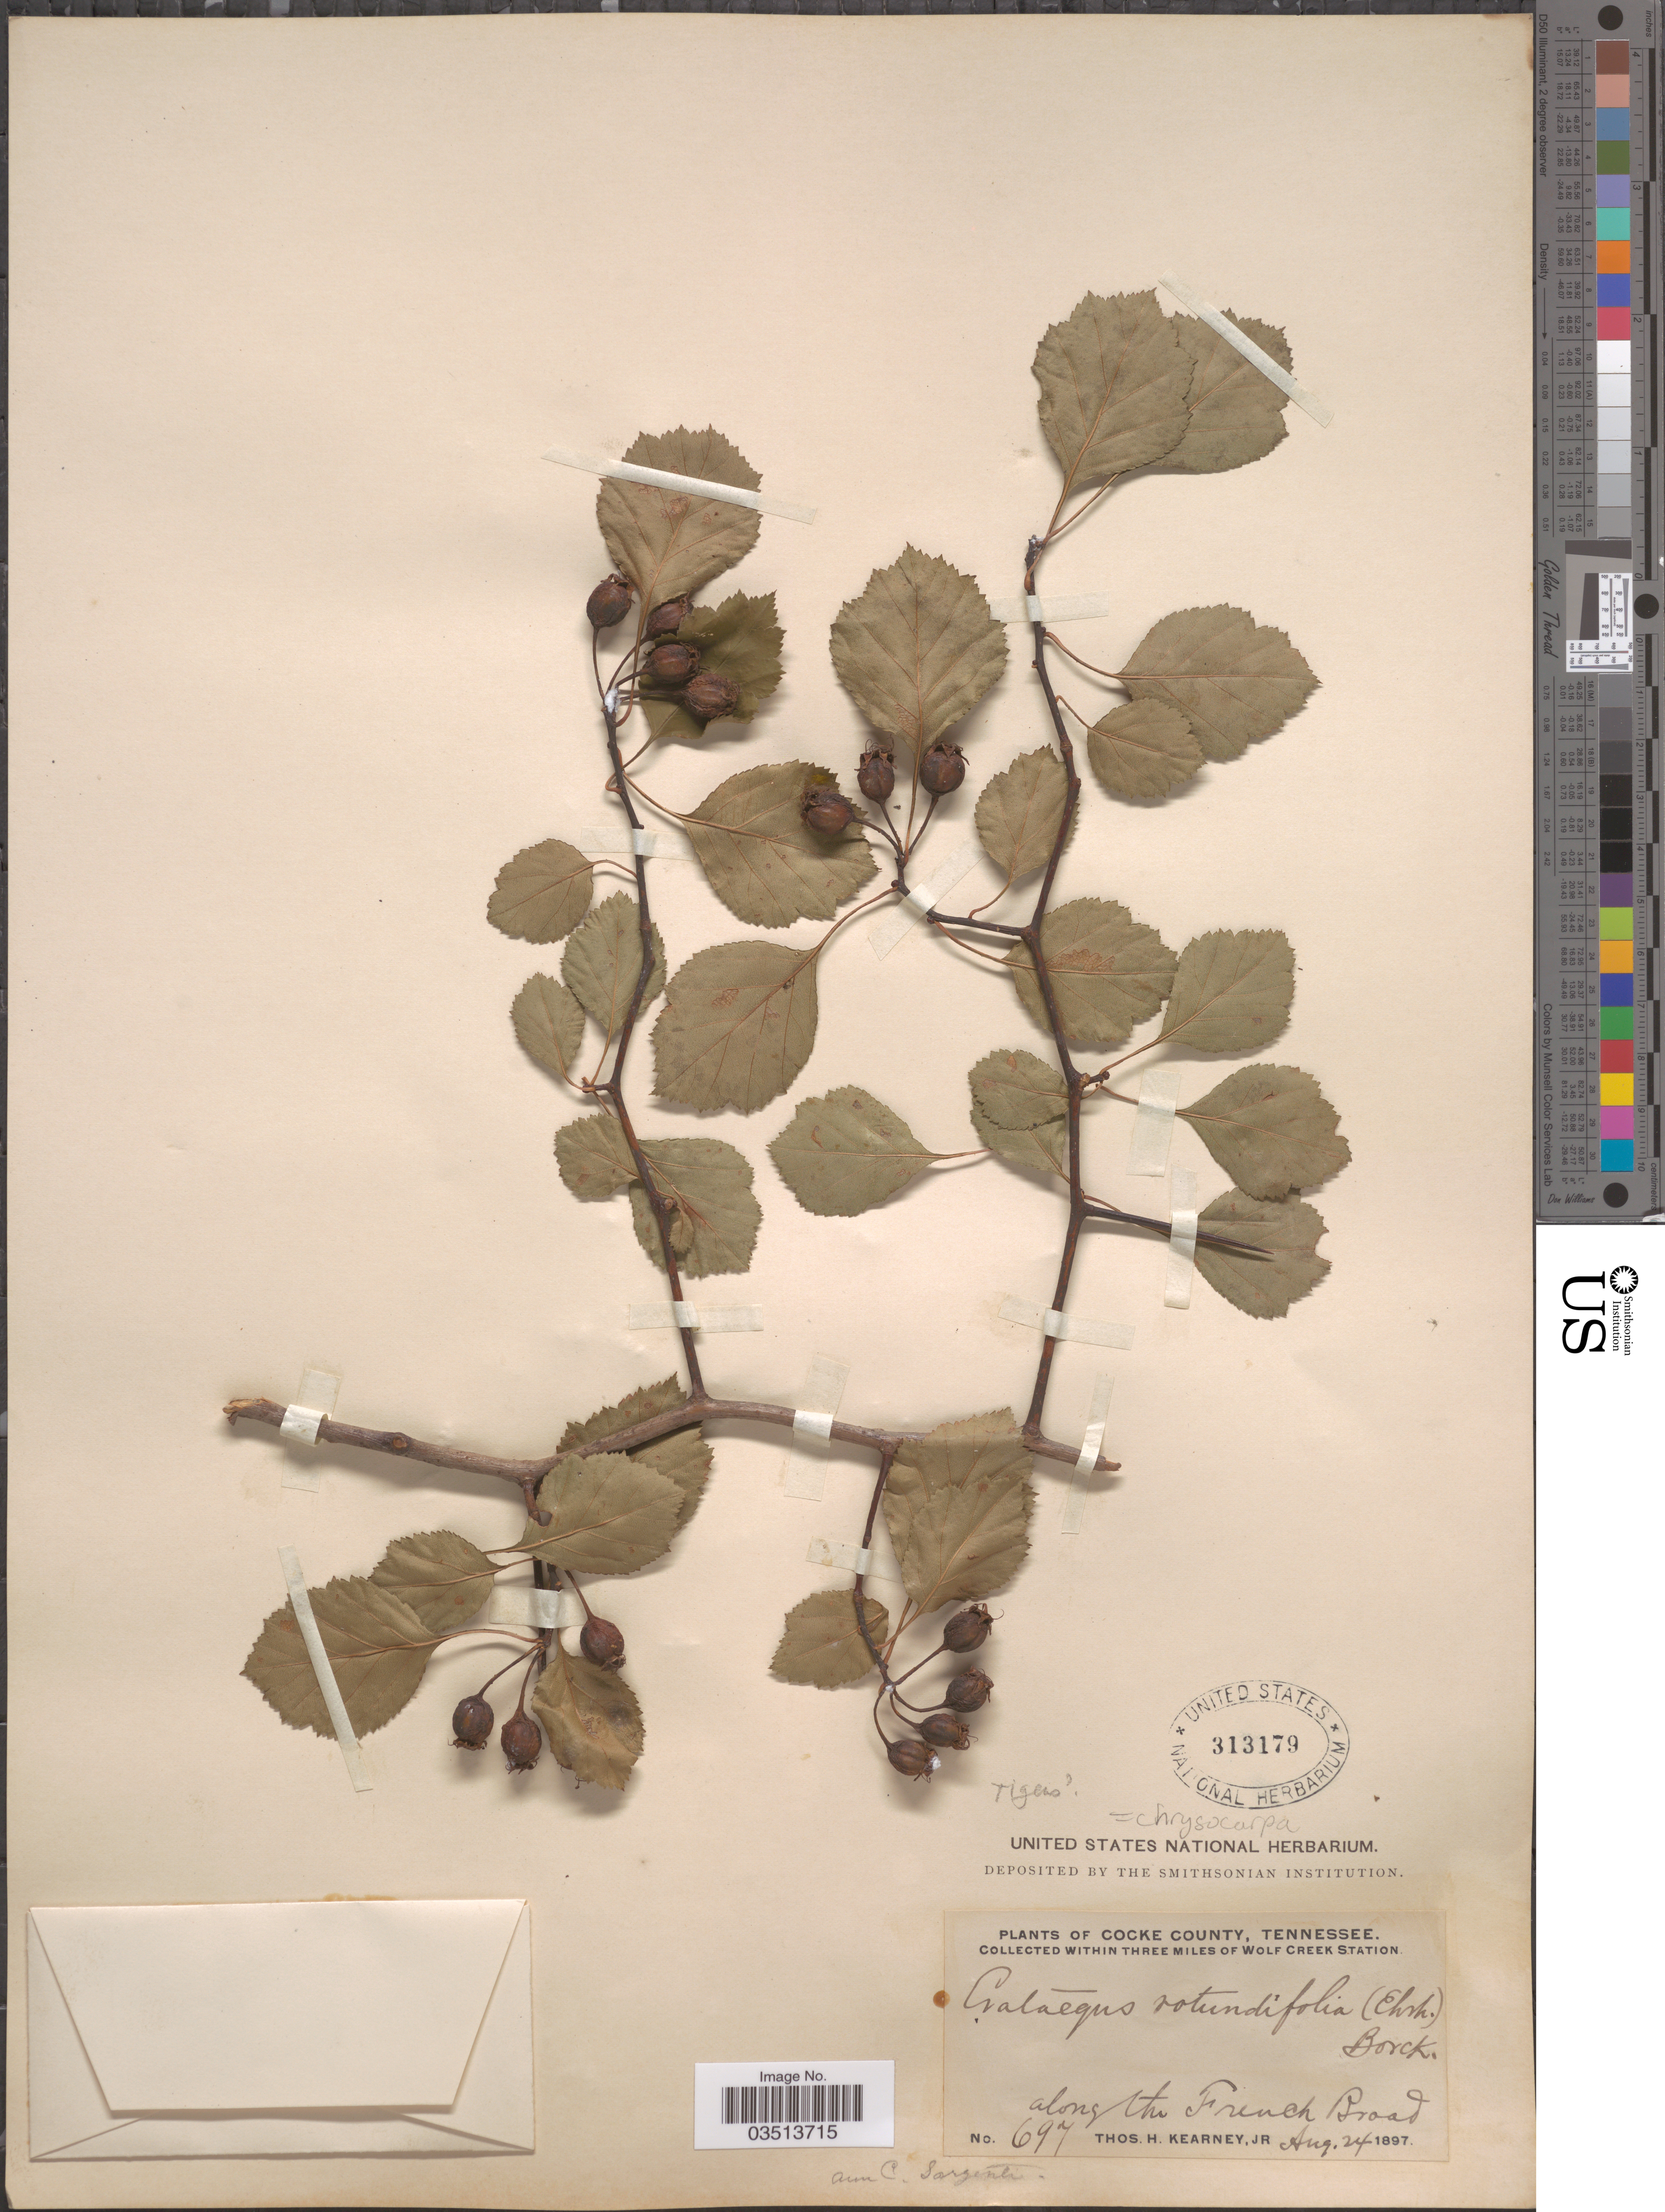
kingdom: Plantae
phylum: Tracheophyta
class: Magnoliopsida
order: Rosales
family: Rosaceae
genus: Crataegus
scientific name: Crataegus chrysocarpa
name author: Ashe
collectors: T. H. Kearney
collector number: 697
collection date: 1897-08-24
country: United States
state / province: Tennessee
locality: Cocke County. Within Three miles of Wolf Creek Station. Along the French Broad.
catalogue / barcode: US 313179